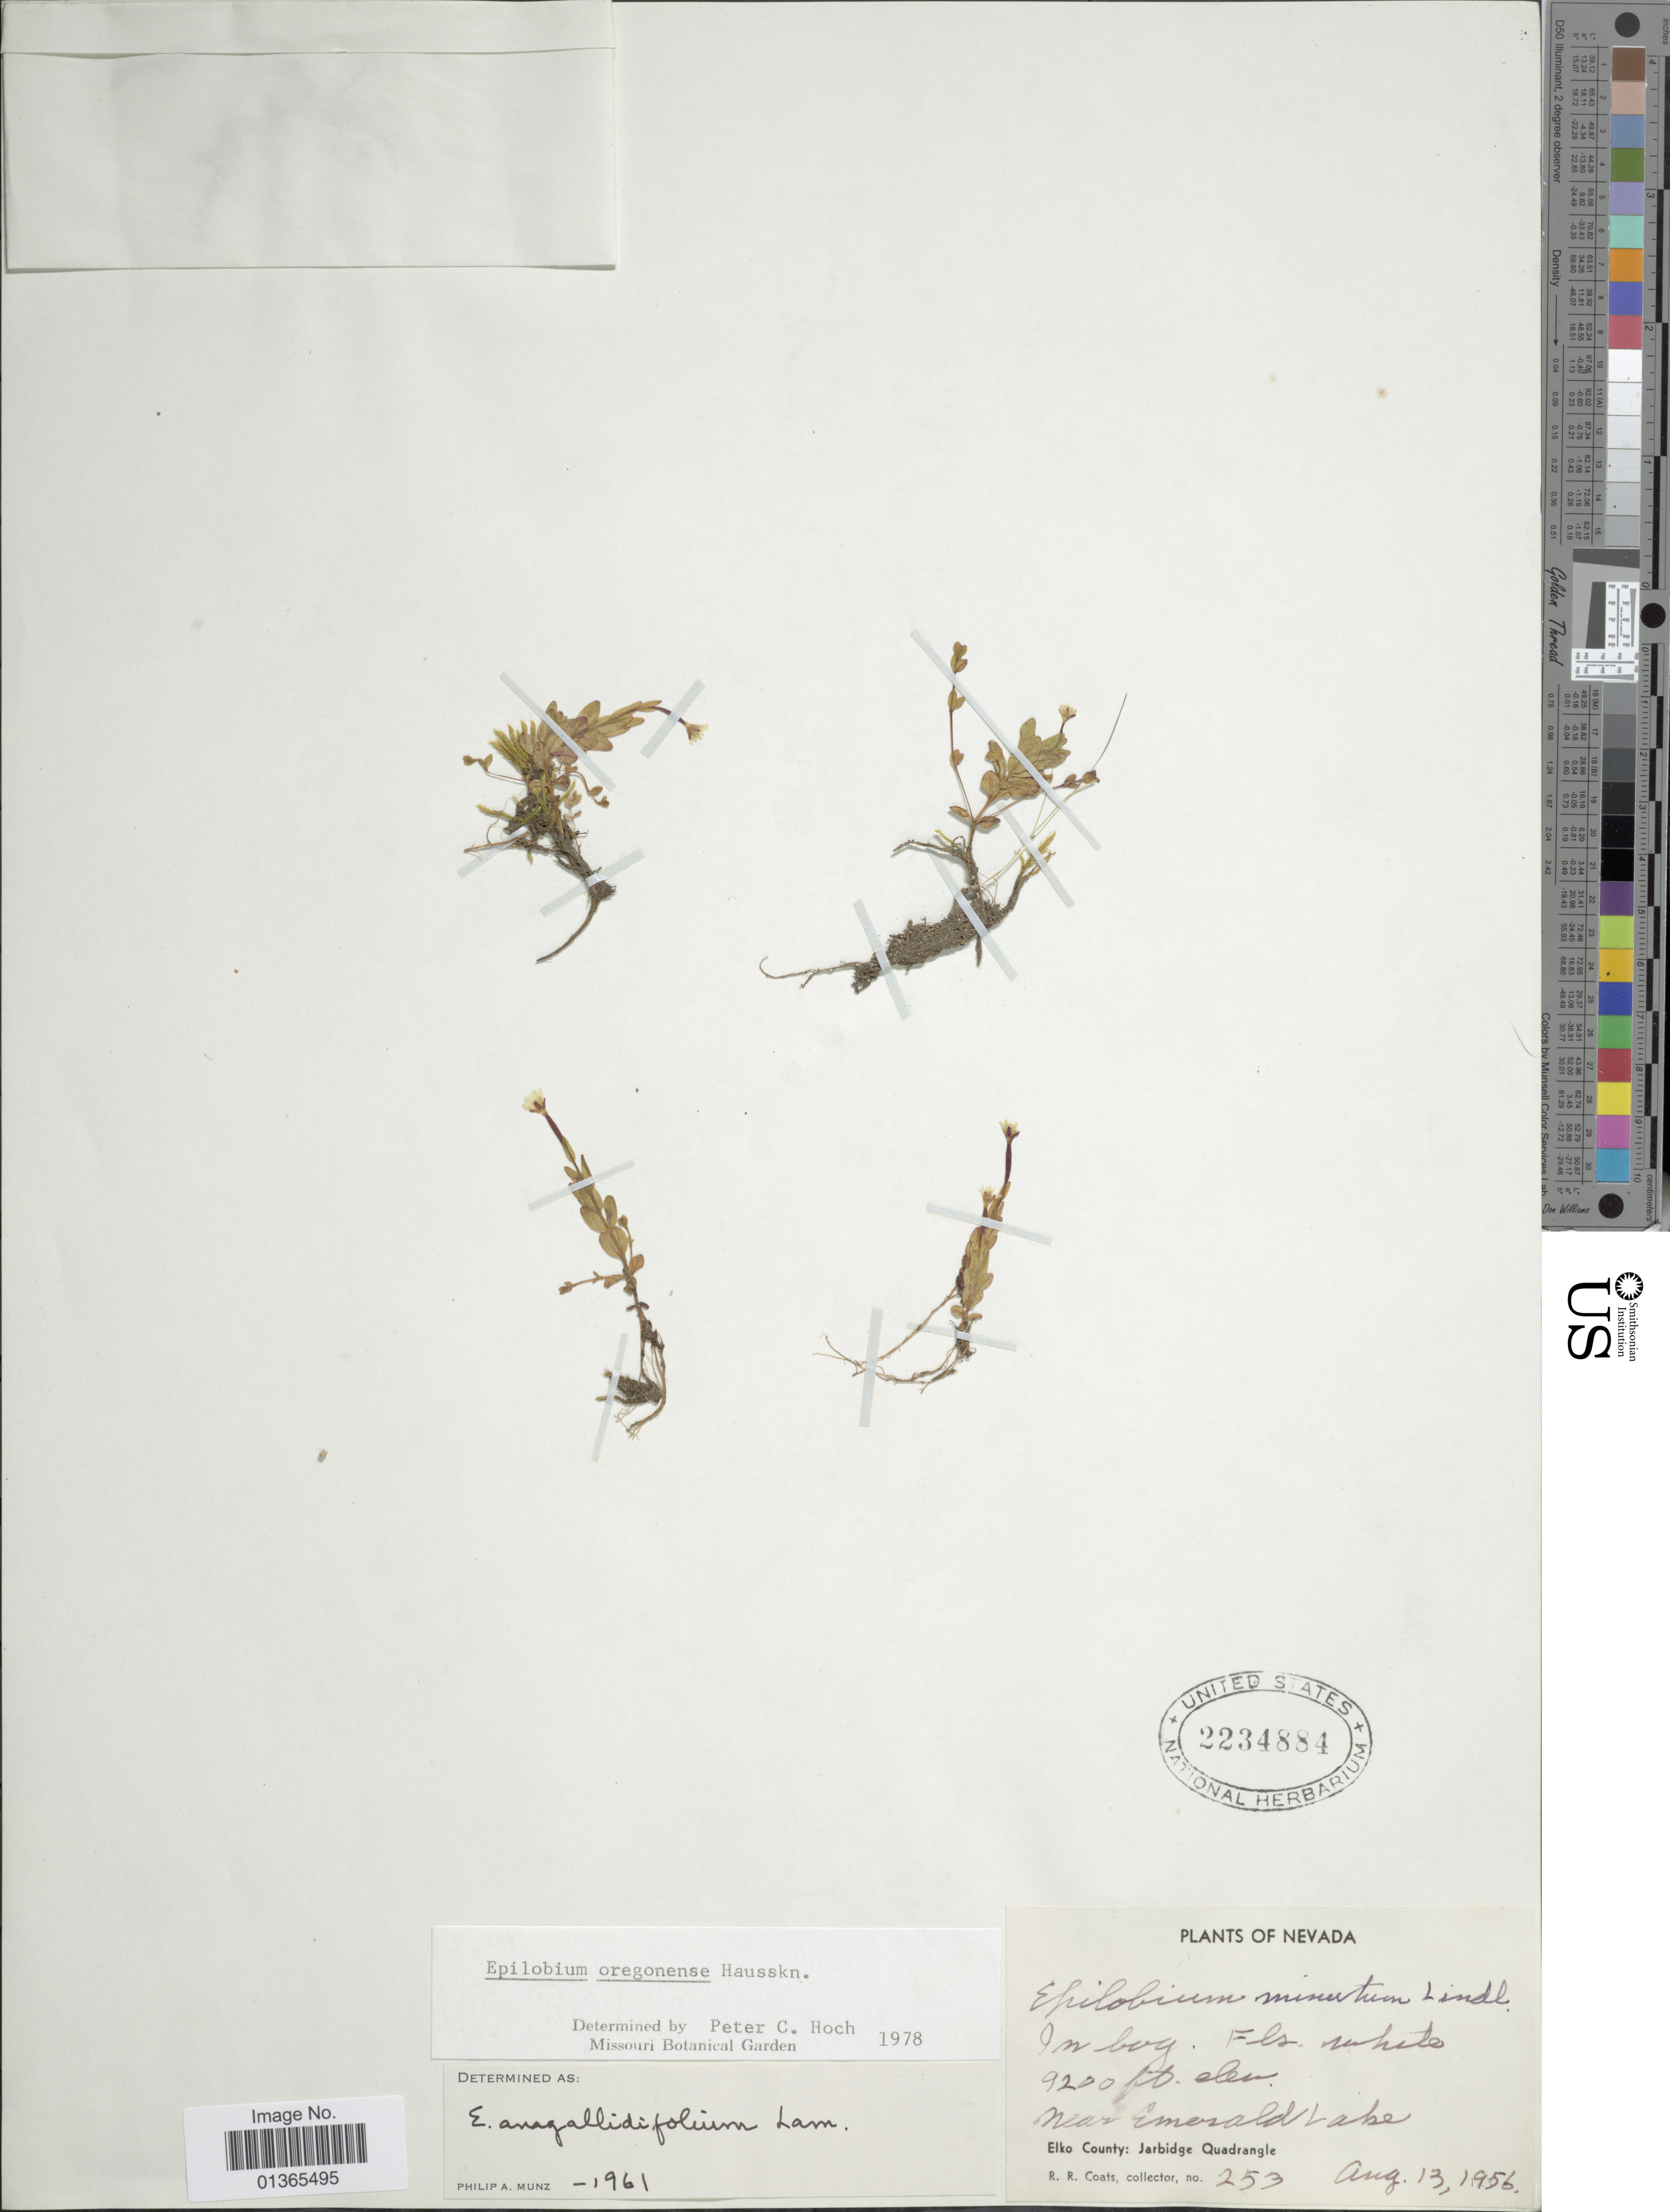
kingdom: Plantae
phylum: Tracheophyta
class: Magnoliopsida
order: Myrtales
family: Onagraceae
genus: Epilobium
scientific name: Epilobium oregonense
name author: Hausskn.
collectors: R. Coats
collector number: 253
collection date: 1956-08-13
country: United States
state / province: Nevada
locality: Near Emerald Lake.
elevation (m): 2804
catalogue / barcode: US 2234884